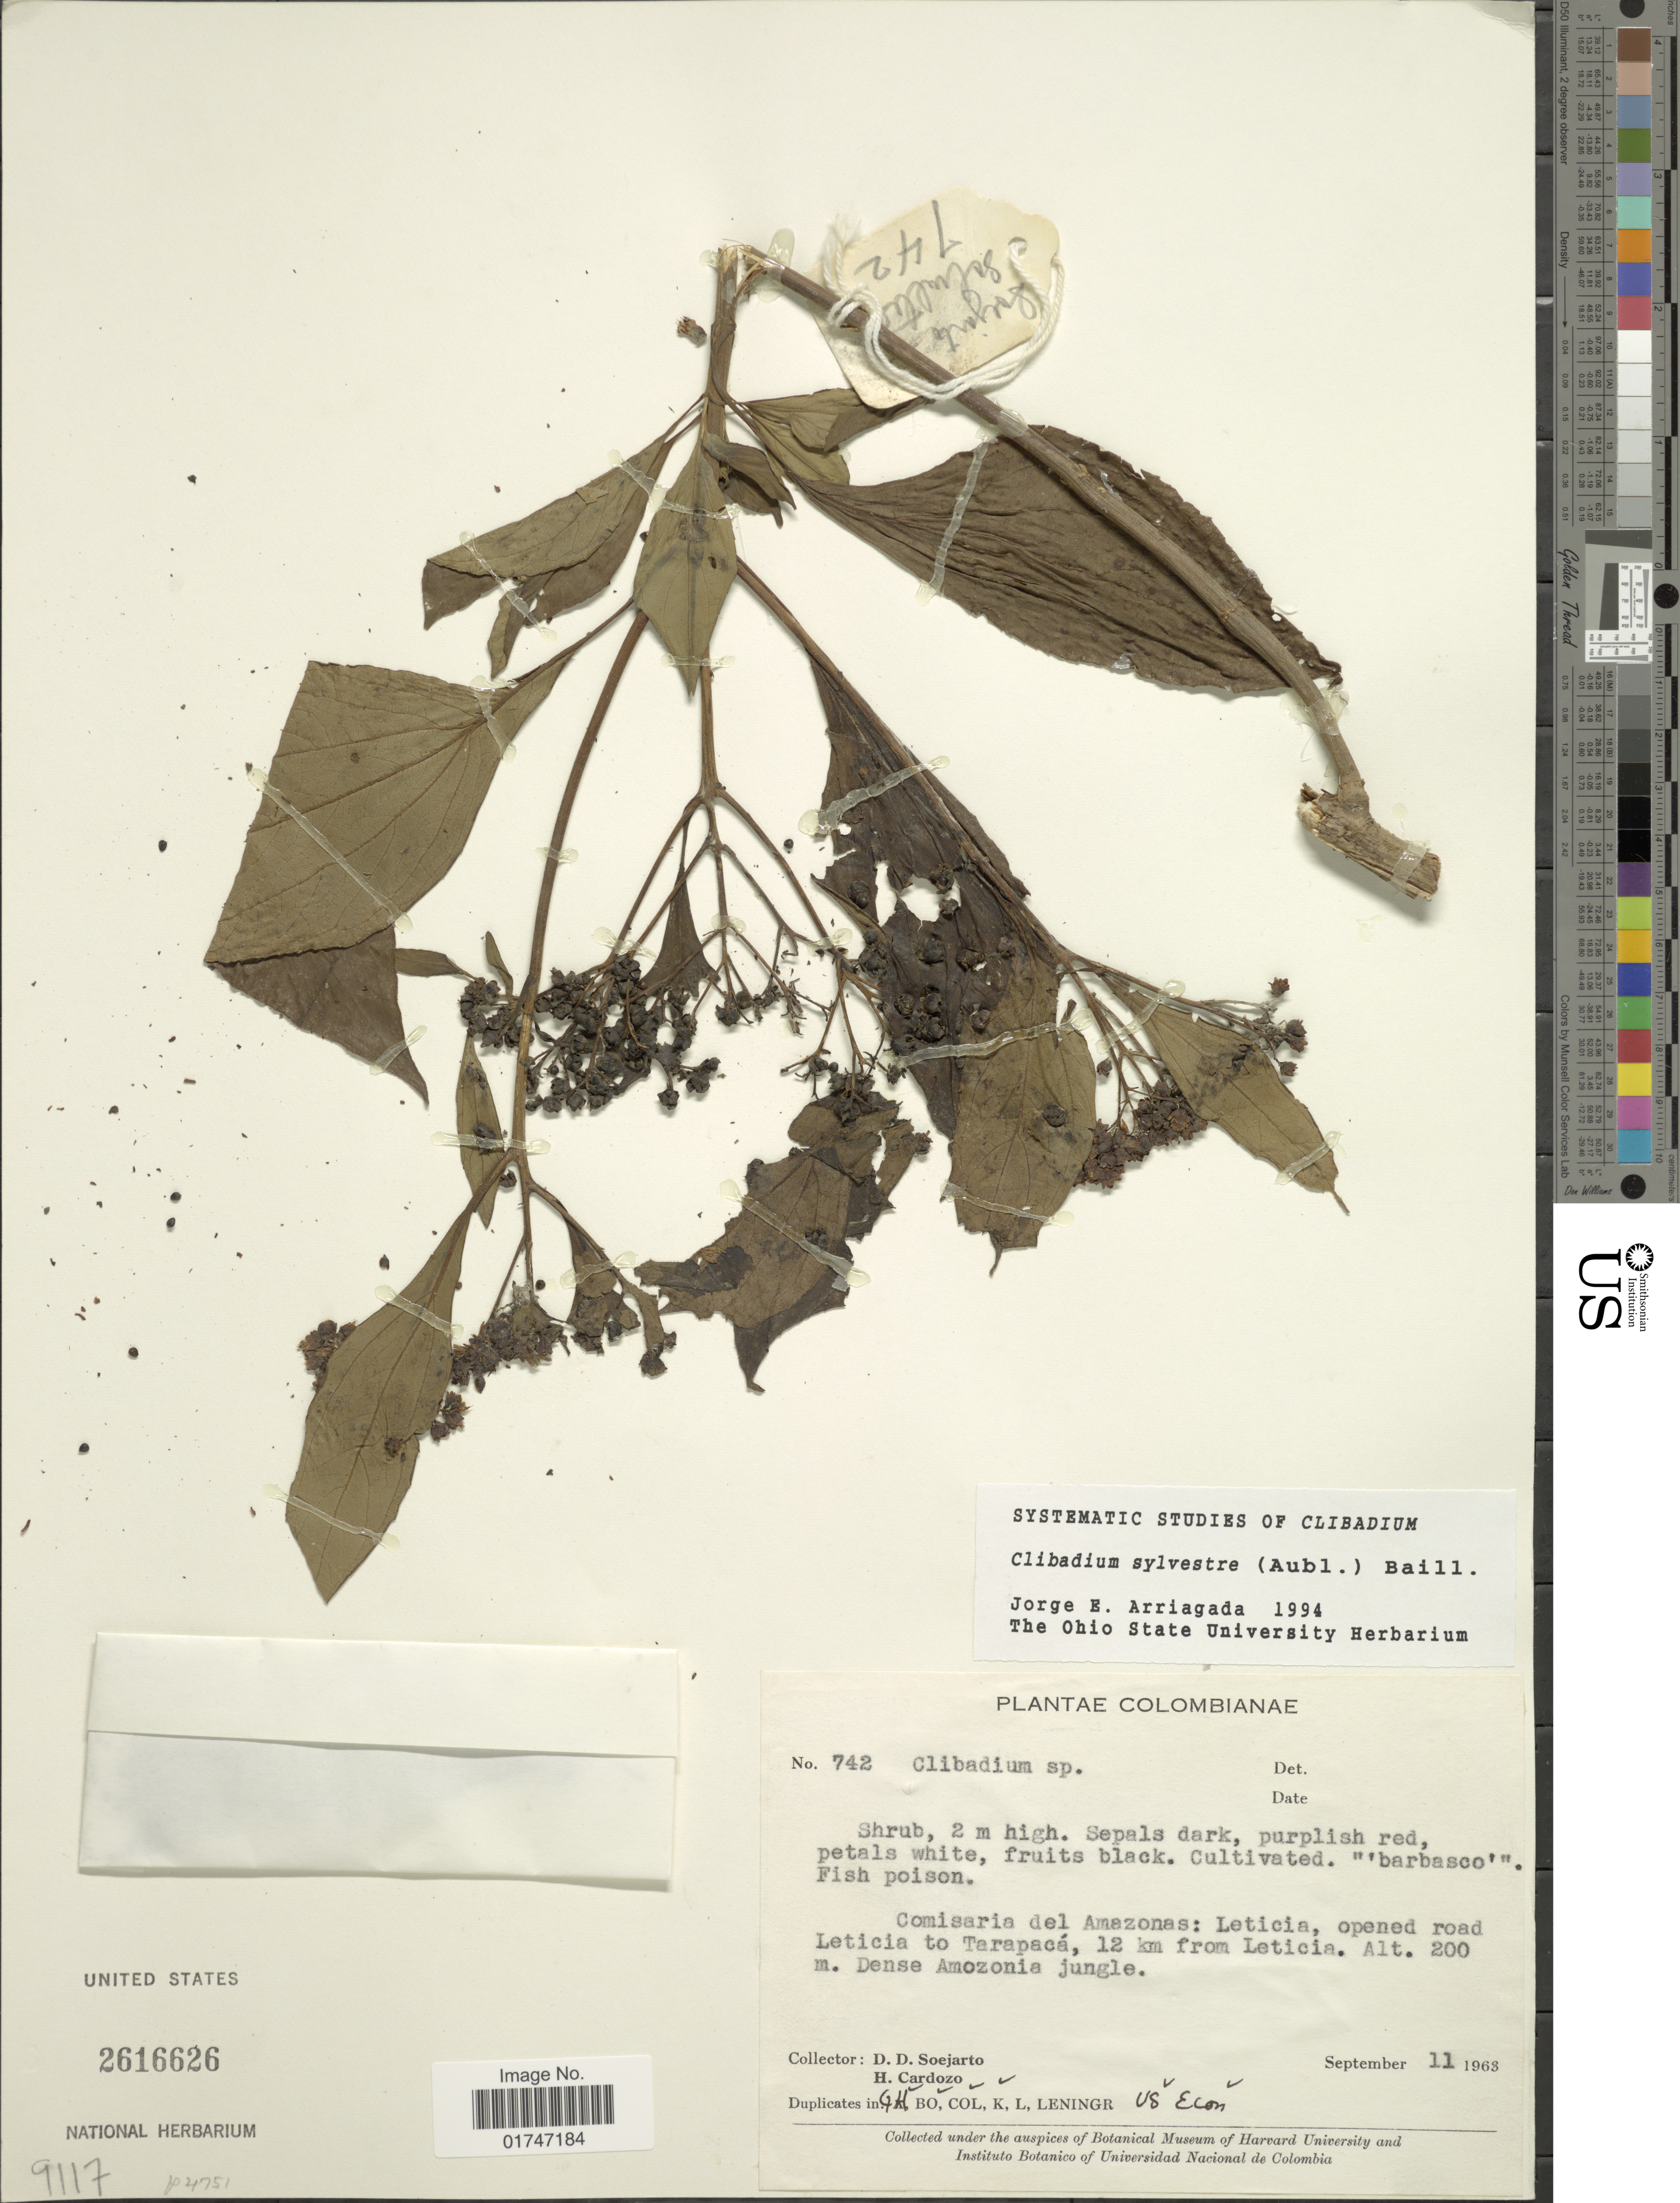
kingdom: Plantae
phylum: Tracheophyta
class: Magnoliopsida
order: Asterales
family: Asteraceae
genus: Clibadium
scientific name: Clibadium sylvestre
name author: (Aubl.) Baill.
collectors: H. Cardozo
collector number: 742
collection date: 1963-09-11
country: Colombia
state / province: Amazônas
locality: Comisaria del Amazonas: Leticia, opened road Leticia to Tarapacá, 12 km from Leticia. Dense Amozonia jungle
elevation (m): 200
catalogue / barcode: US 2616626